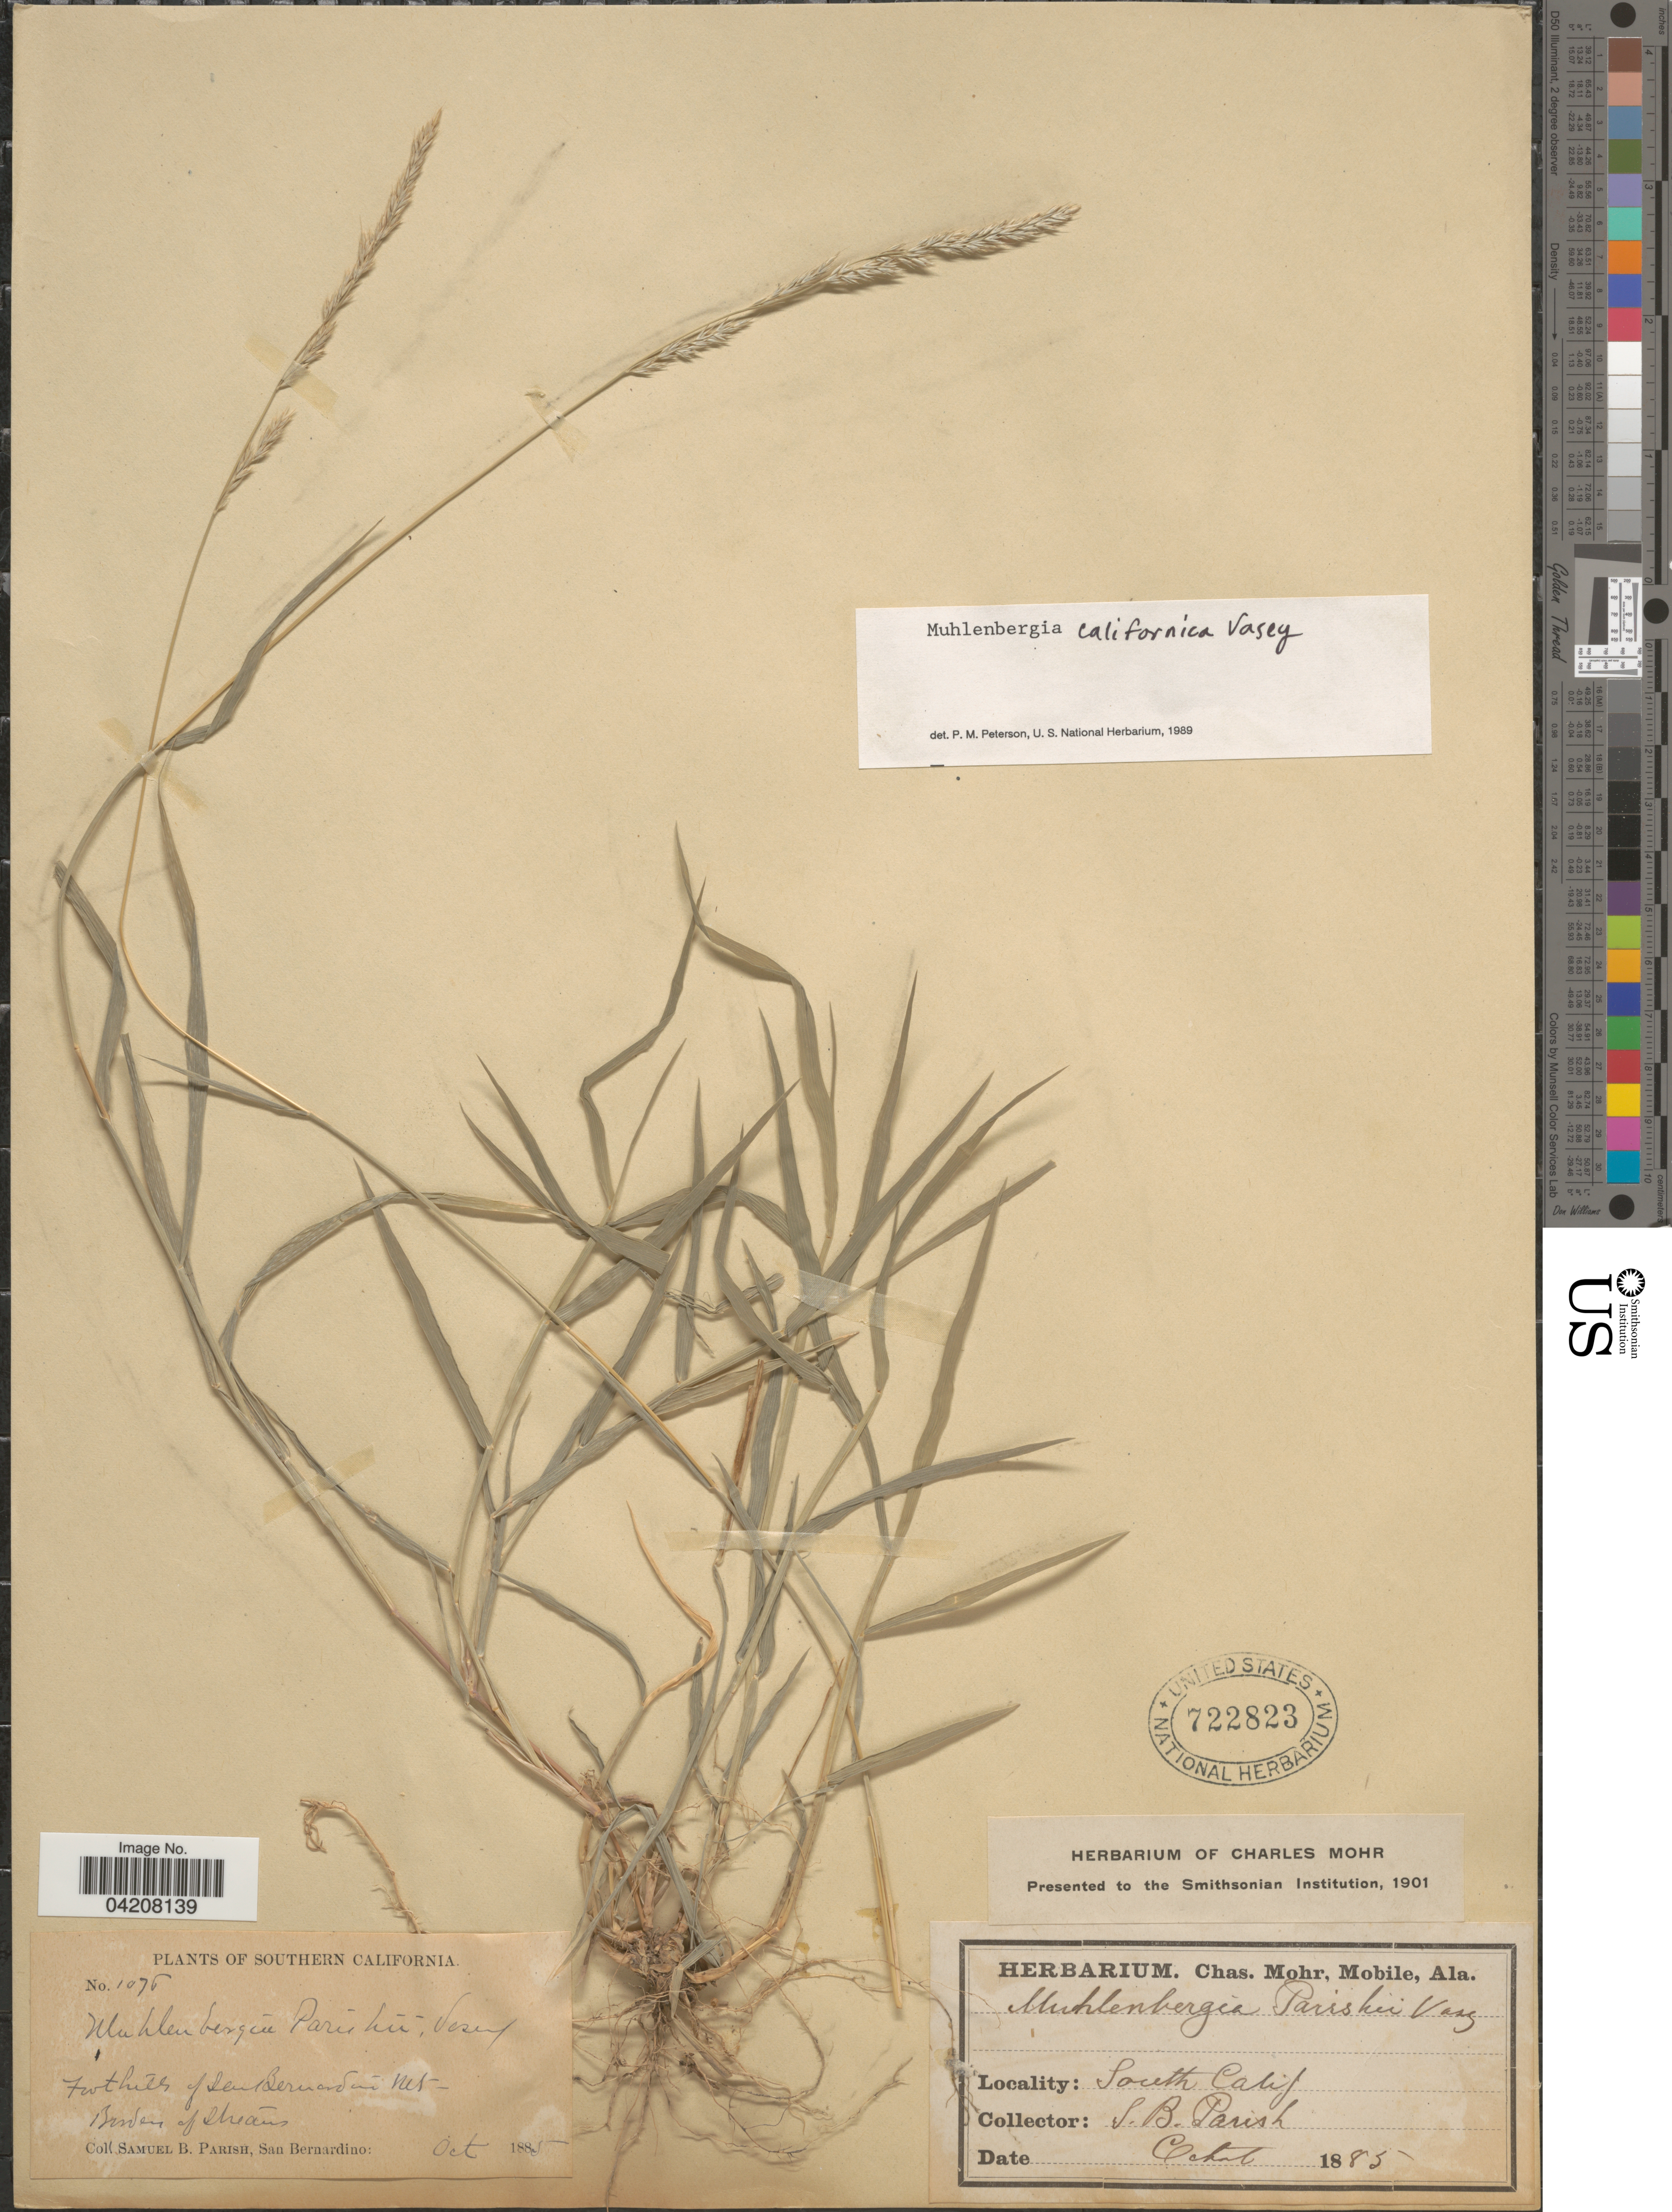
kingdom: Plantae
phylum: Tracheophyta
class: Liliopsida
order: Poales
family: Poaceae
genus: Muhlenbergia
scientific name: Muhlenbergia californica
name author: Vasey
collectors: S. B. Parish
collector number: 1076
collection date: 1885-10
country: United States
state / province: California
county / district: San Bernardino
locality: Southern California. Foothills of San Bernardino Mts. Border of Streams.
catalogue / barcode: US 722823